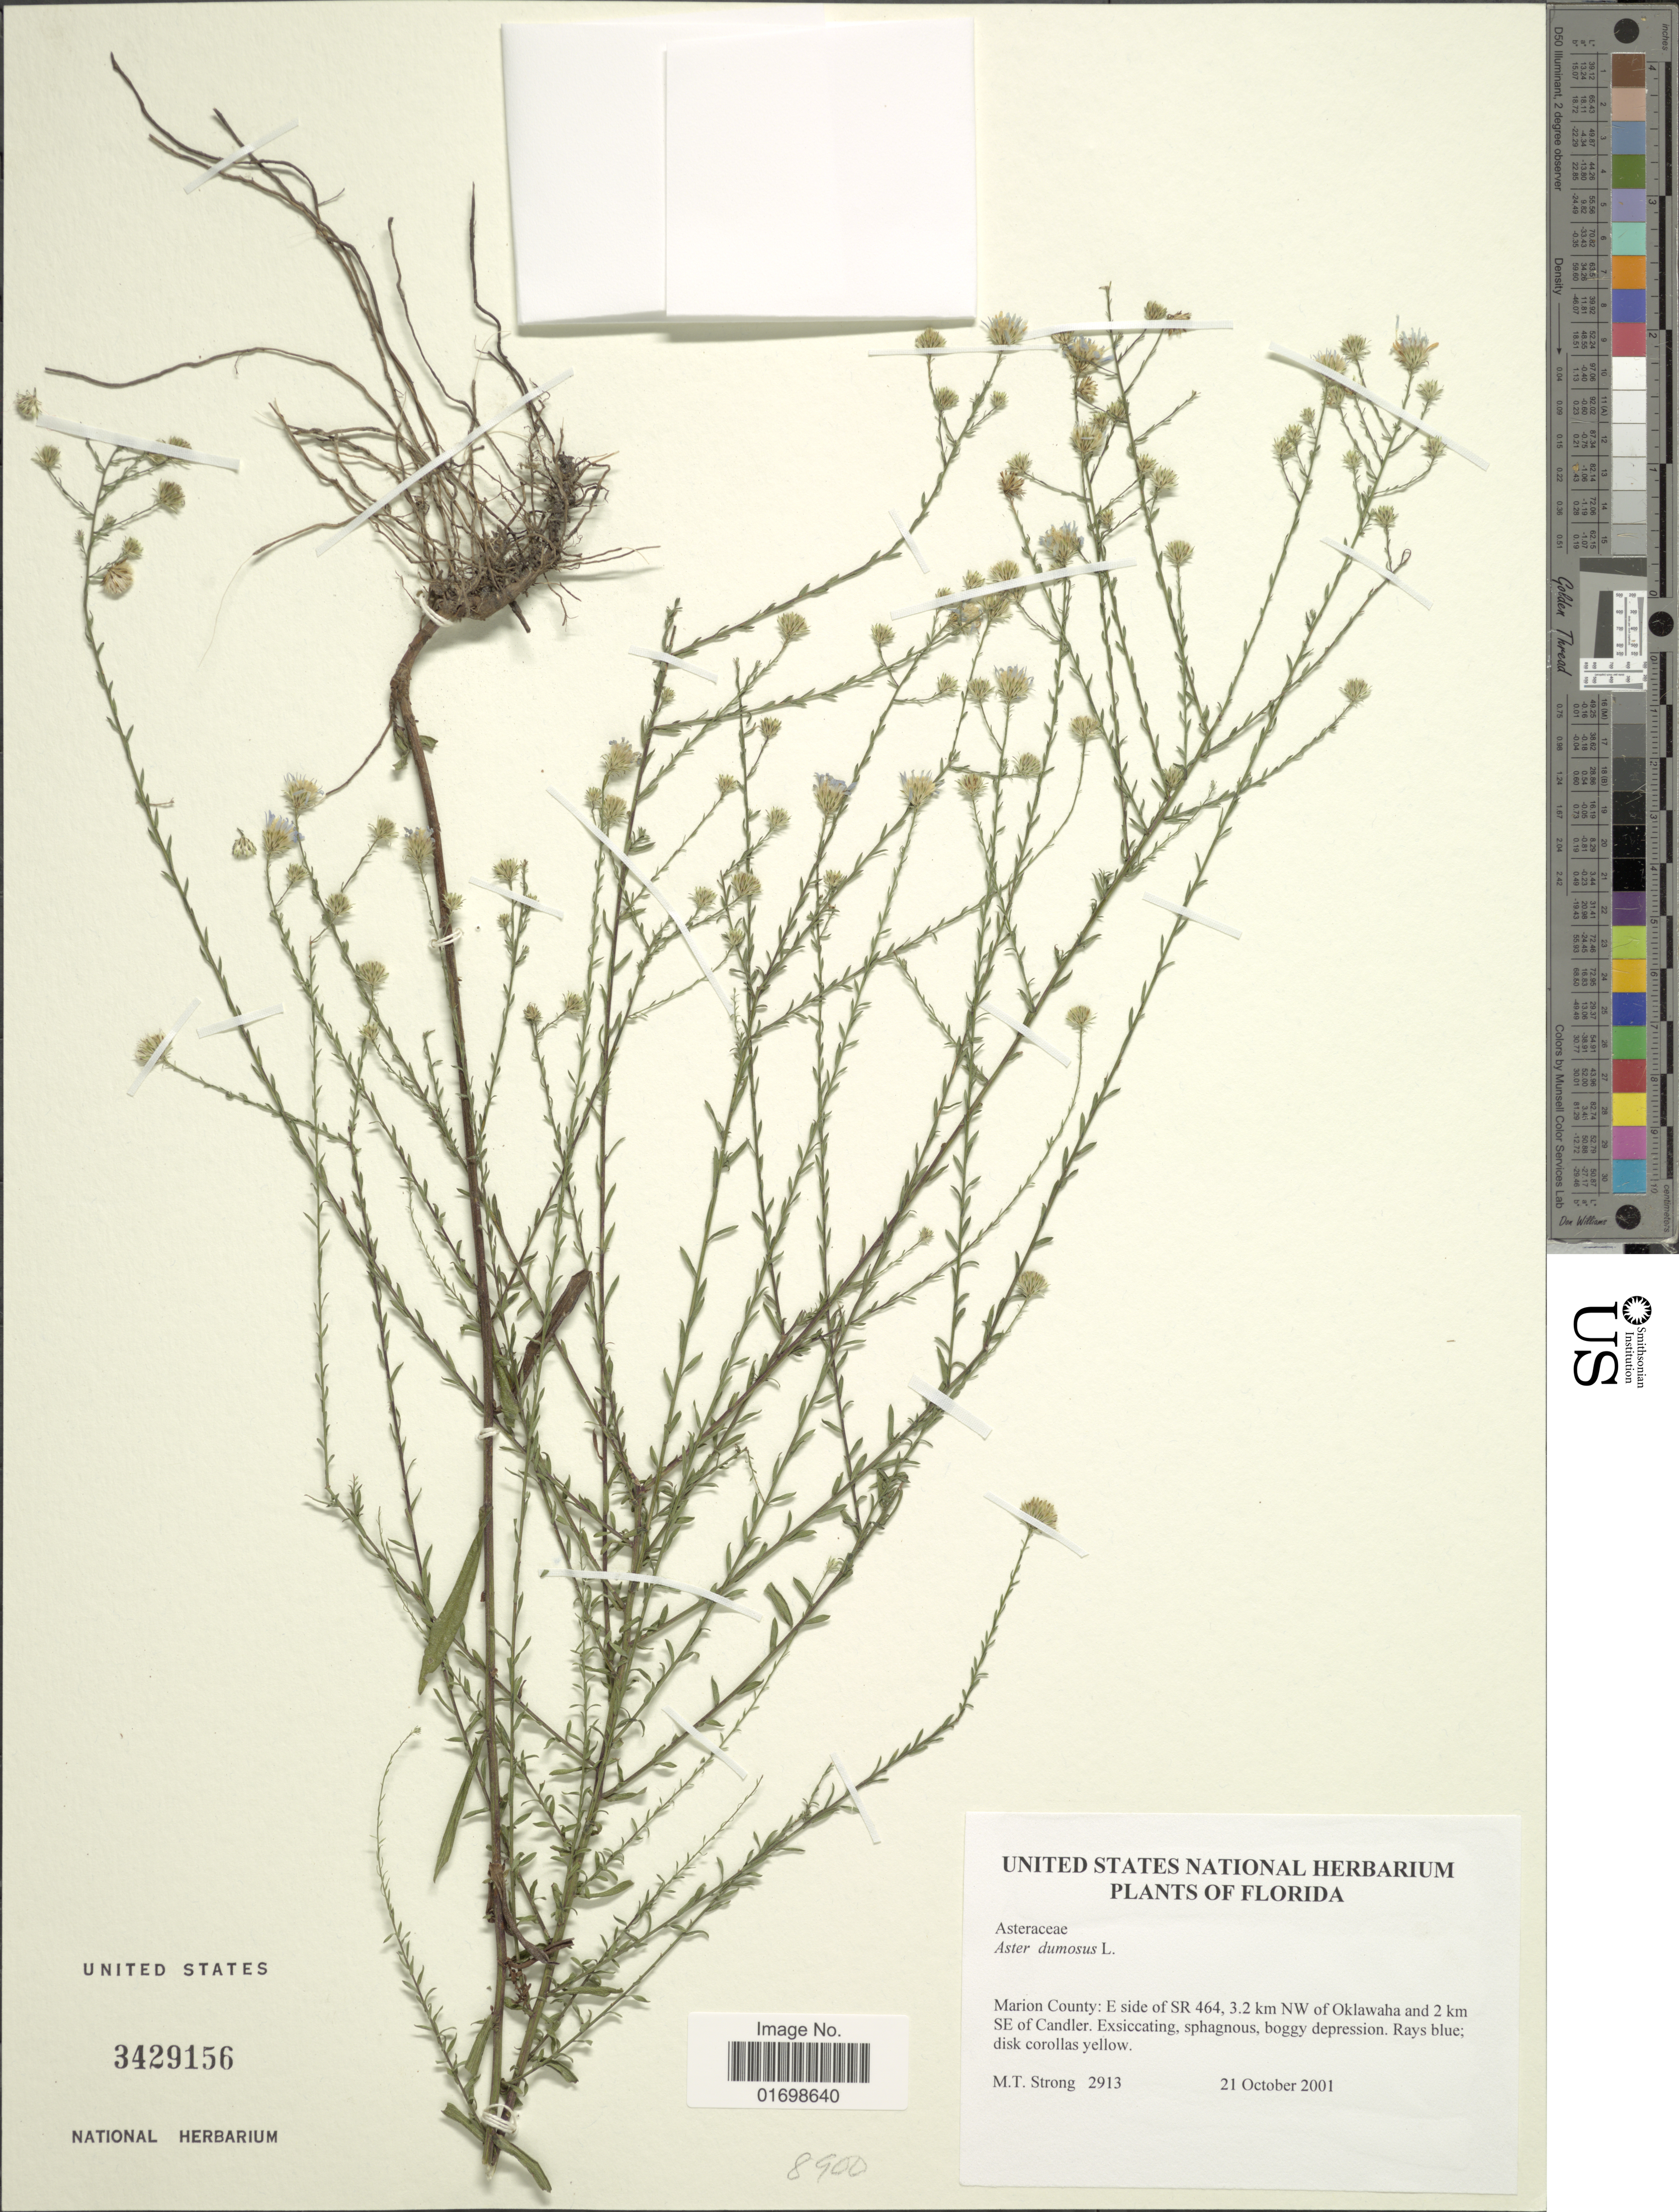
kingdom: Plantae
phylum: Tracheophyta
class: Magnoliopsida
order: Asterales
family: Asteraceae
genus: Symphyotrichum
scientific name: Symphyotrichum dumosum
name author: (L.) G.L. Nesom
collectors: M. T. Strong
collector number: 2913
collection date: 2001-10-21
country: United States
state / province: Florida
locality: Marion County: E side of SR464, 3.2 km NW of Oklawaha and 2 km SE of Candler.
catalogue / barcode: US 3429156